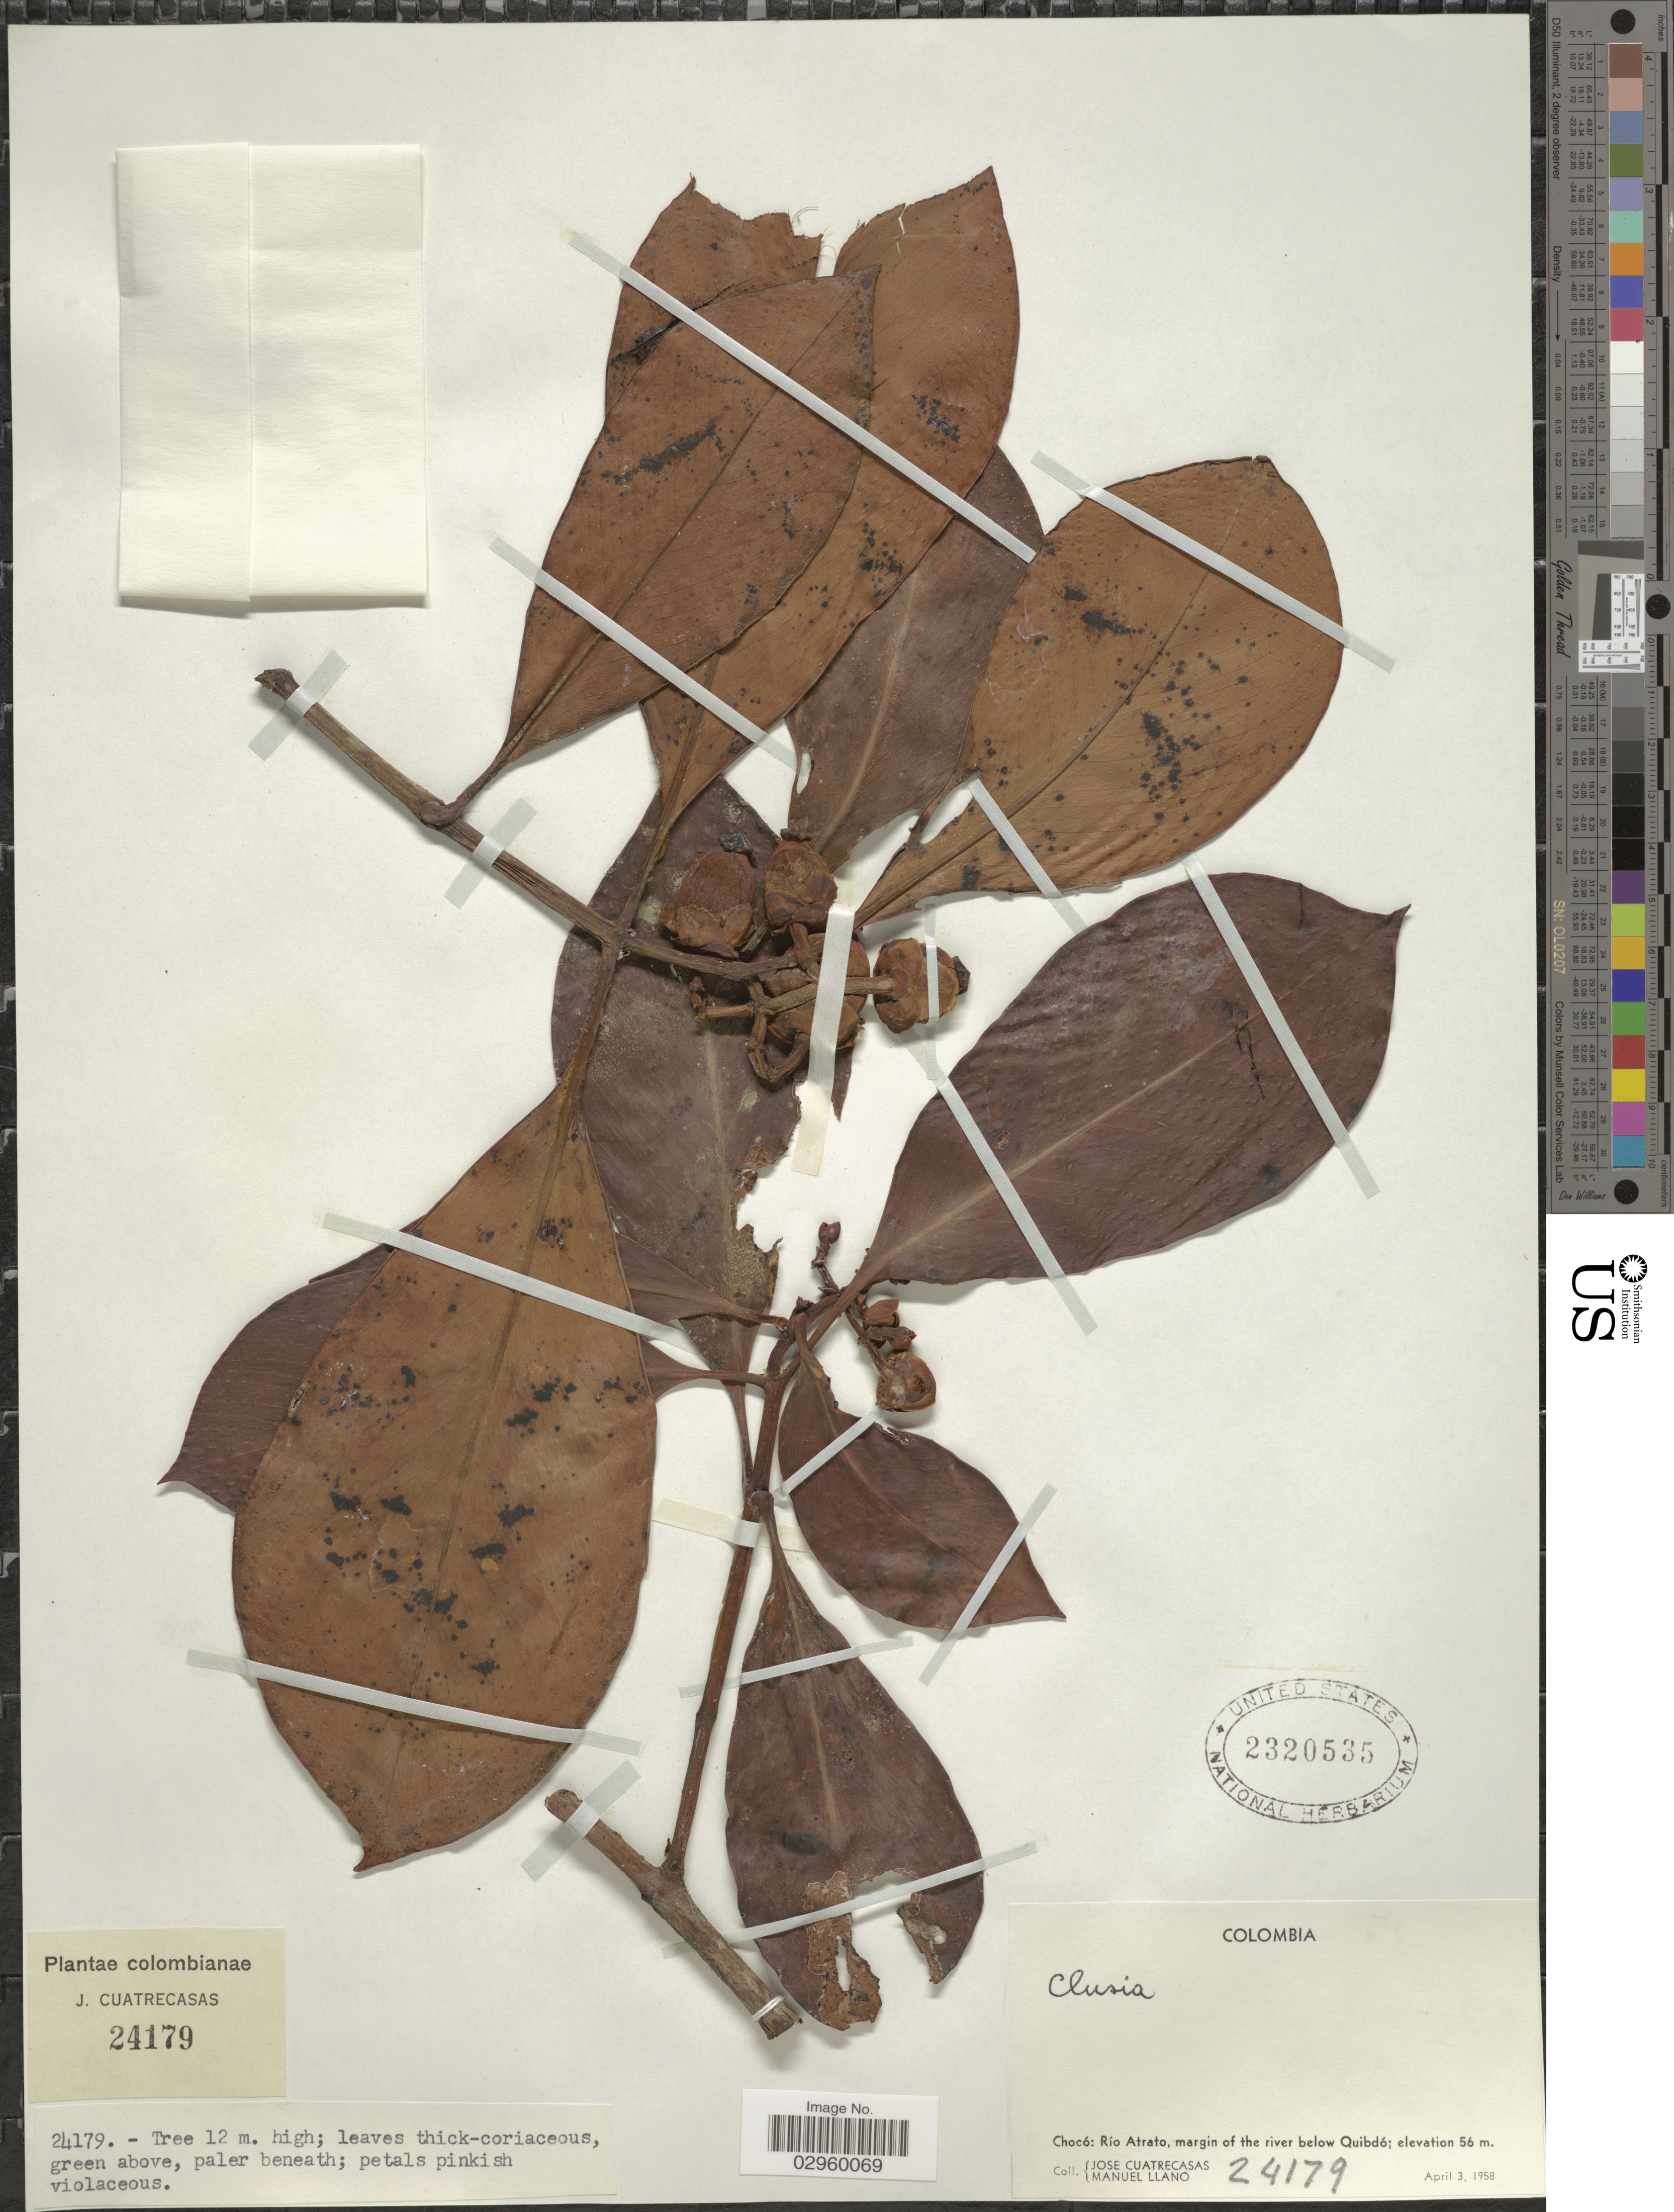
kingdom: Plantae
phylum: Tracheophyta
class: Magnoliopsida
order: Malpighiales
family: Clusiaceae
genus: Clusia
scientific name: Clusia sp.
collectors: J. Cuatrecasas & M. Llano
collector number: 24179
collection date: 1958-04-03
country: Colombia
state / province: Chocó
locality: Río Atrato, margin of the river below Quibdó.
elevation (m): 56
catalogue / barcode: US 2320535